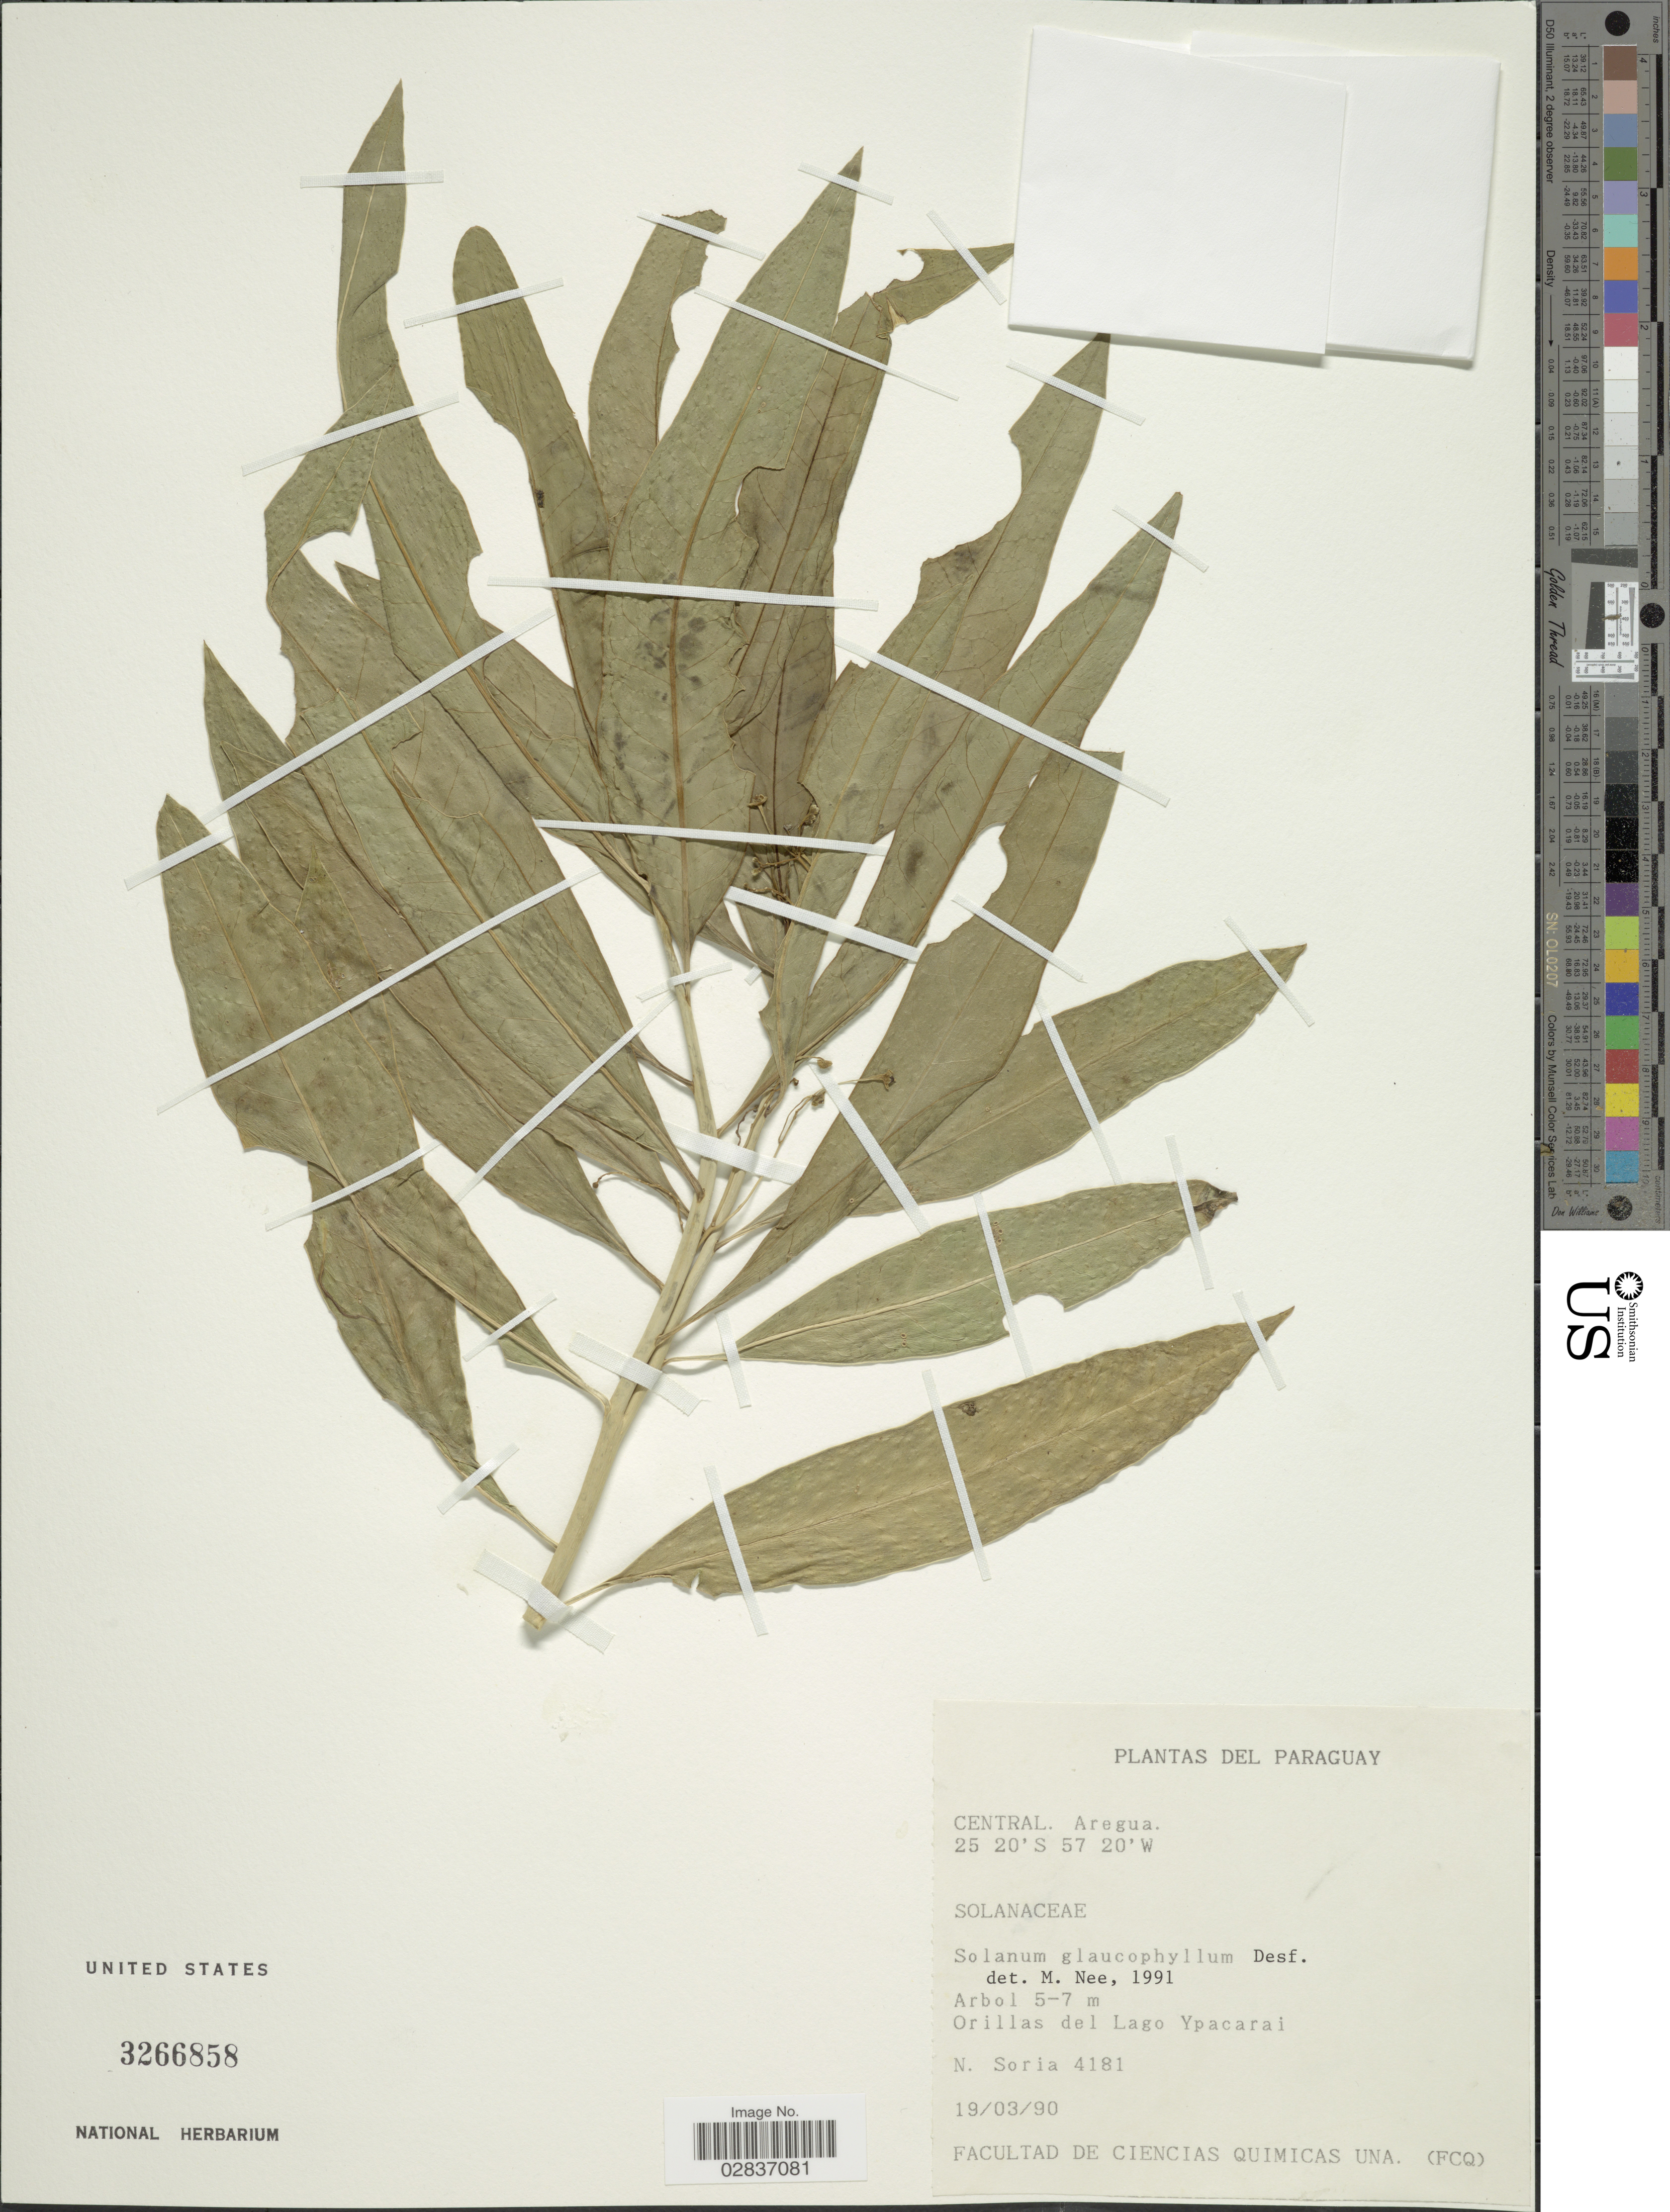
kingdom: Plantae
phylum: Tracheophyta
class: Magnoliopsida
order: Solanales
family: Solanaceae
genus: Solanum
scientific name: Solanum glaucophyllum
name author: Desf.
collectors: N. Soria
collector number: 4181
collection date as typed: Transcribed d/m/y: 19/3/90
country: Paraguay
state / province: Central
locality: Central. Aregua, Orillas del Lago Ypacarai.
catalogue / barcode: US 3266858